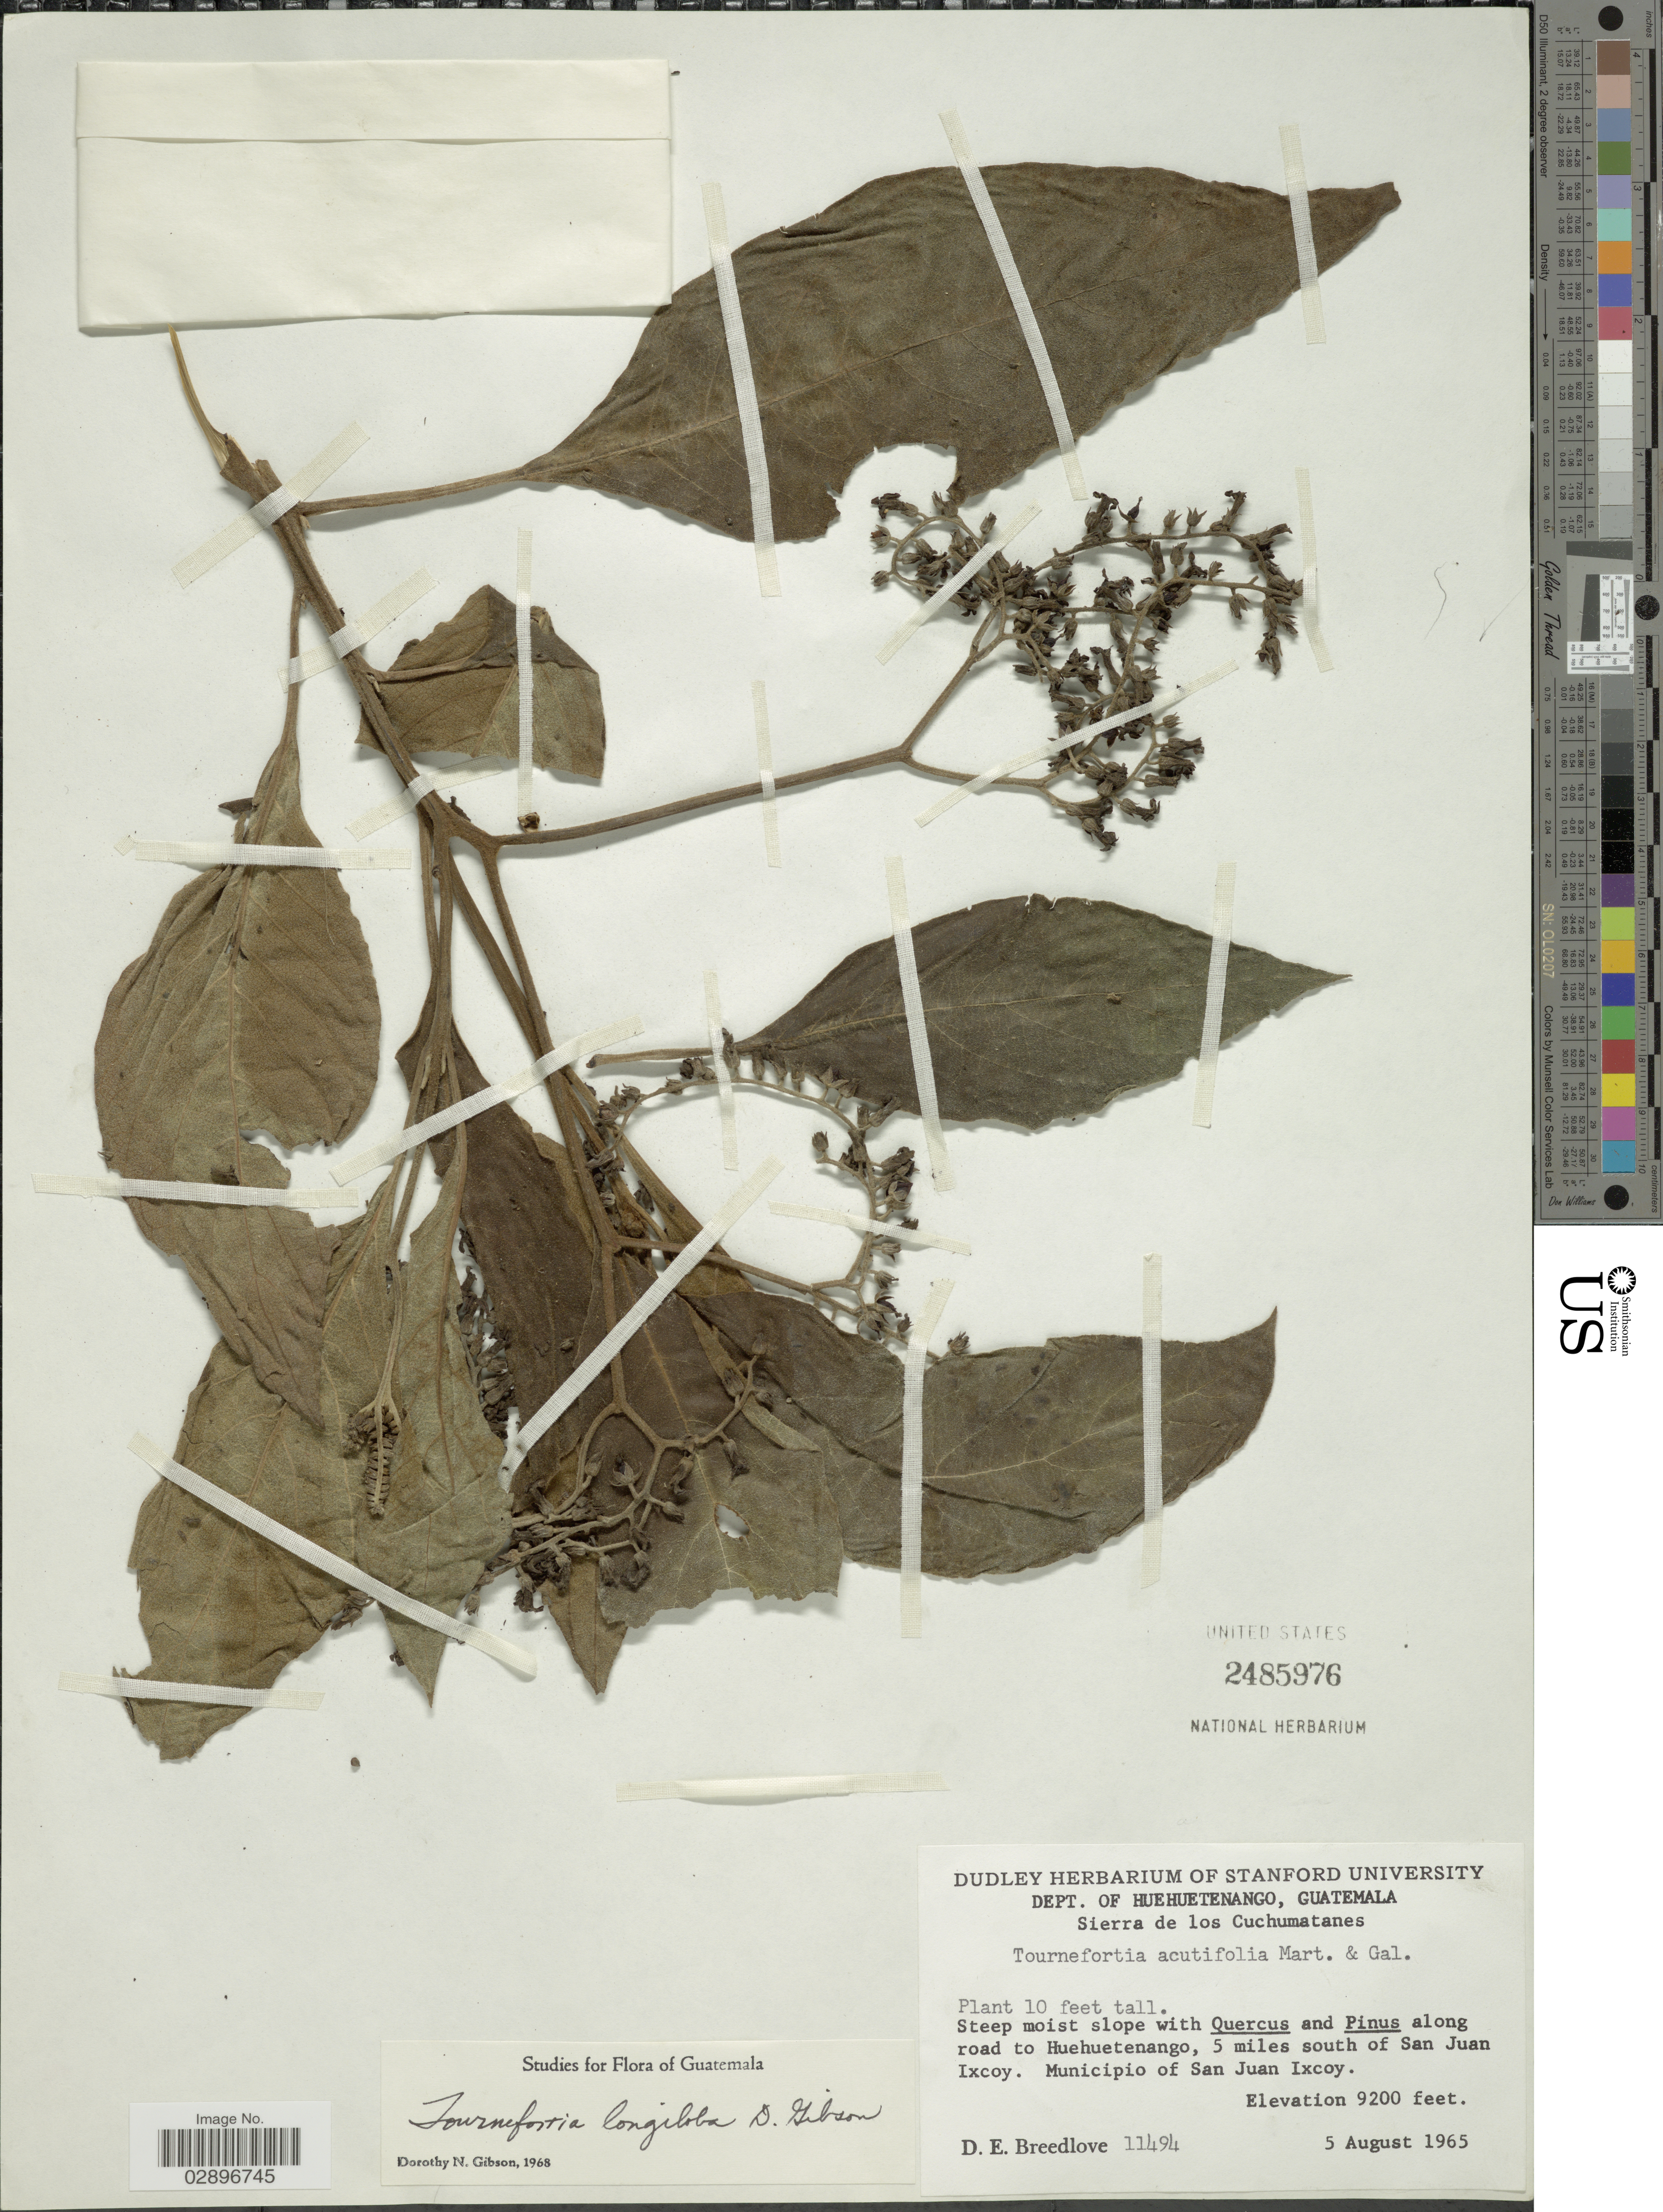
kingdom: Plantae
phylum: Tracheophyta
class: Magnoliopsida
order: Boraginales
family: Heliotropiaceae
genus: Tournefortia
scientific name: Tournefortia longiloba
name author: D.N. Gibson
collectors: D. E. Breedlove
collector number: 11494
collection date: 1965-08-05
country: Guatemala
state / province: Huehuetenango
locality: Dept. of Huehuetenango. Sierra de los Cuchumatanes. Along road to Huehuetenango, 5 miles south of San Juan Ixcoy. Municipio of San Juan Ixcoy.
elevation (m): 2804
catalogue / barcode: US 2485976